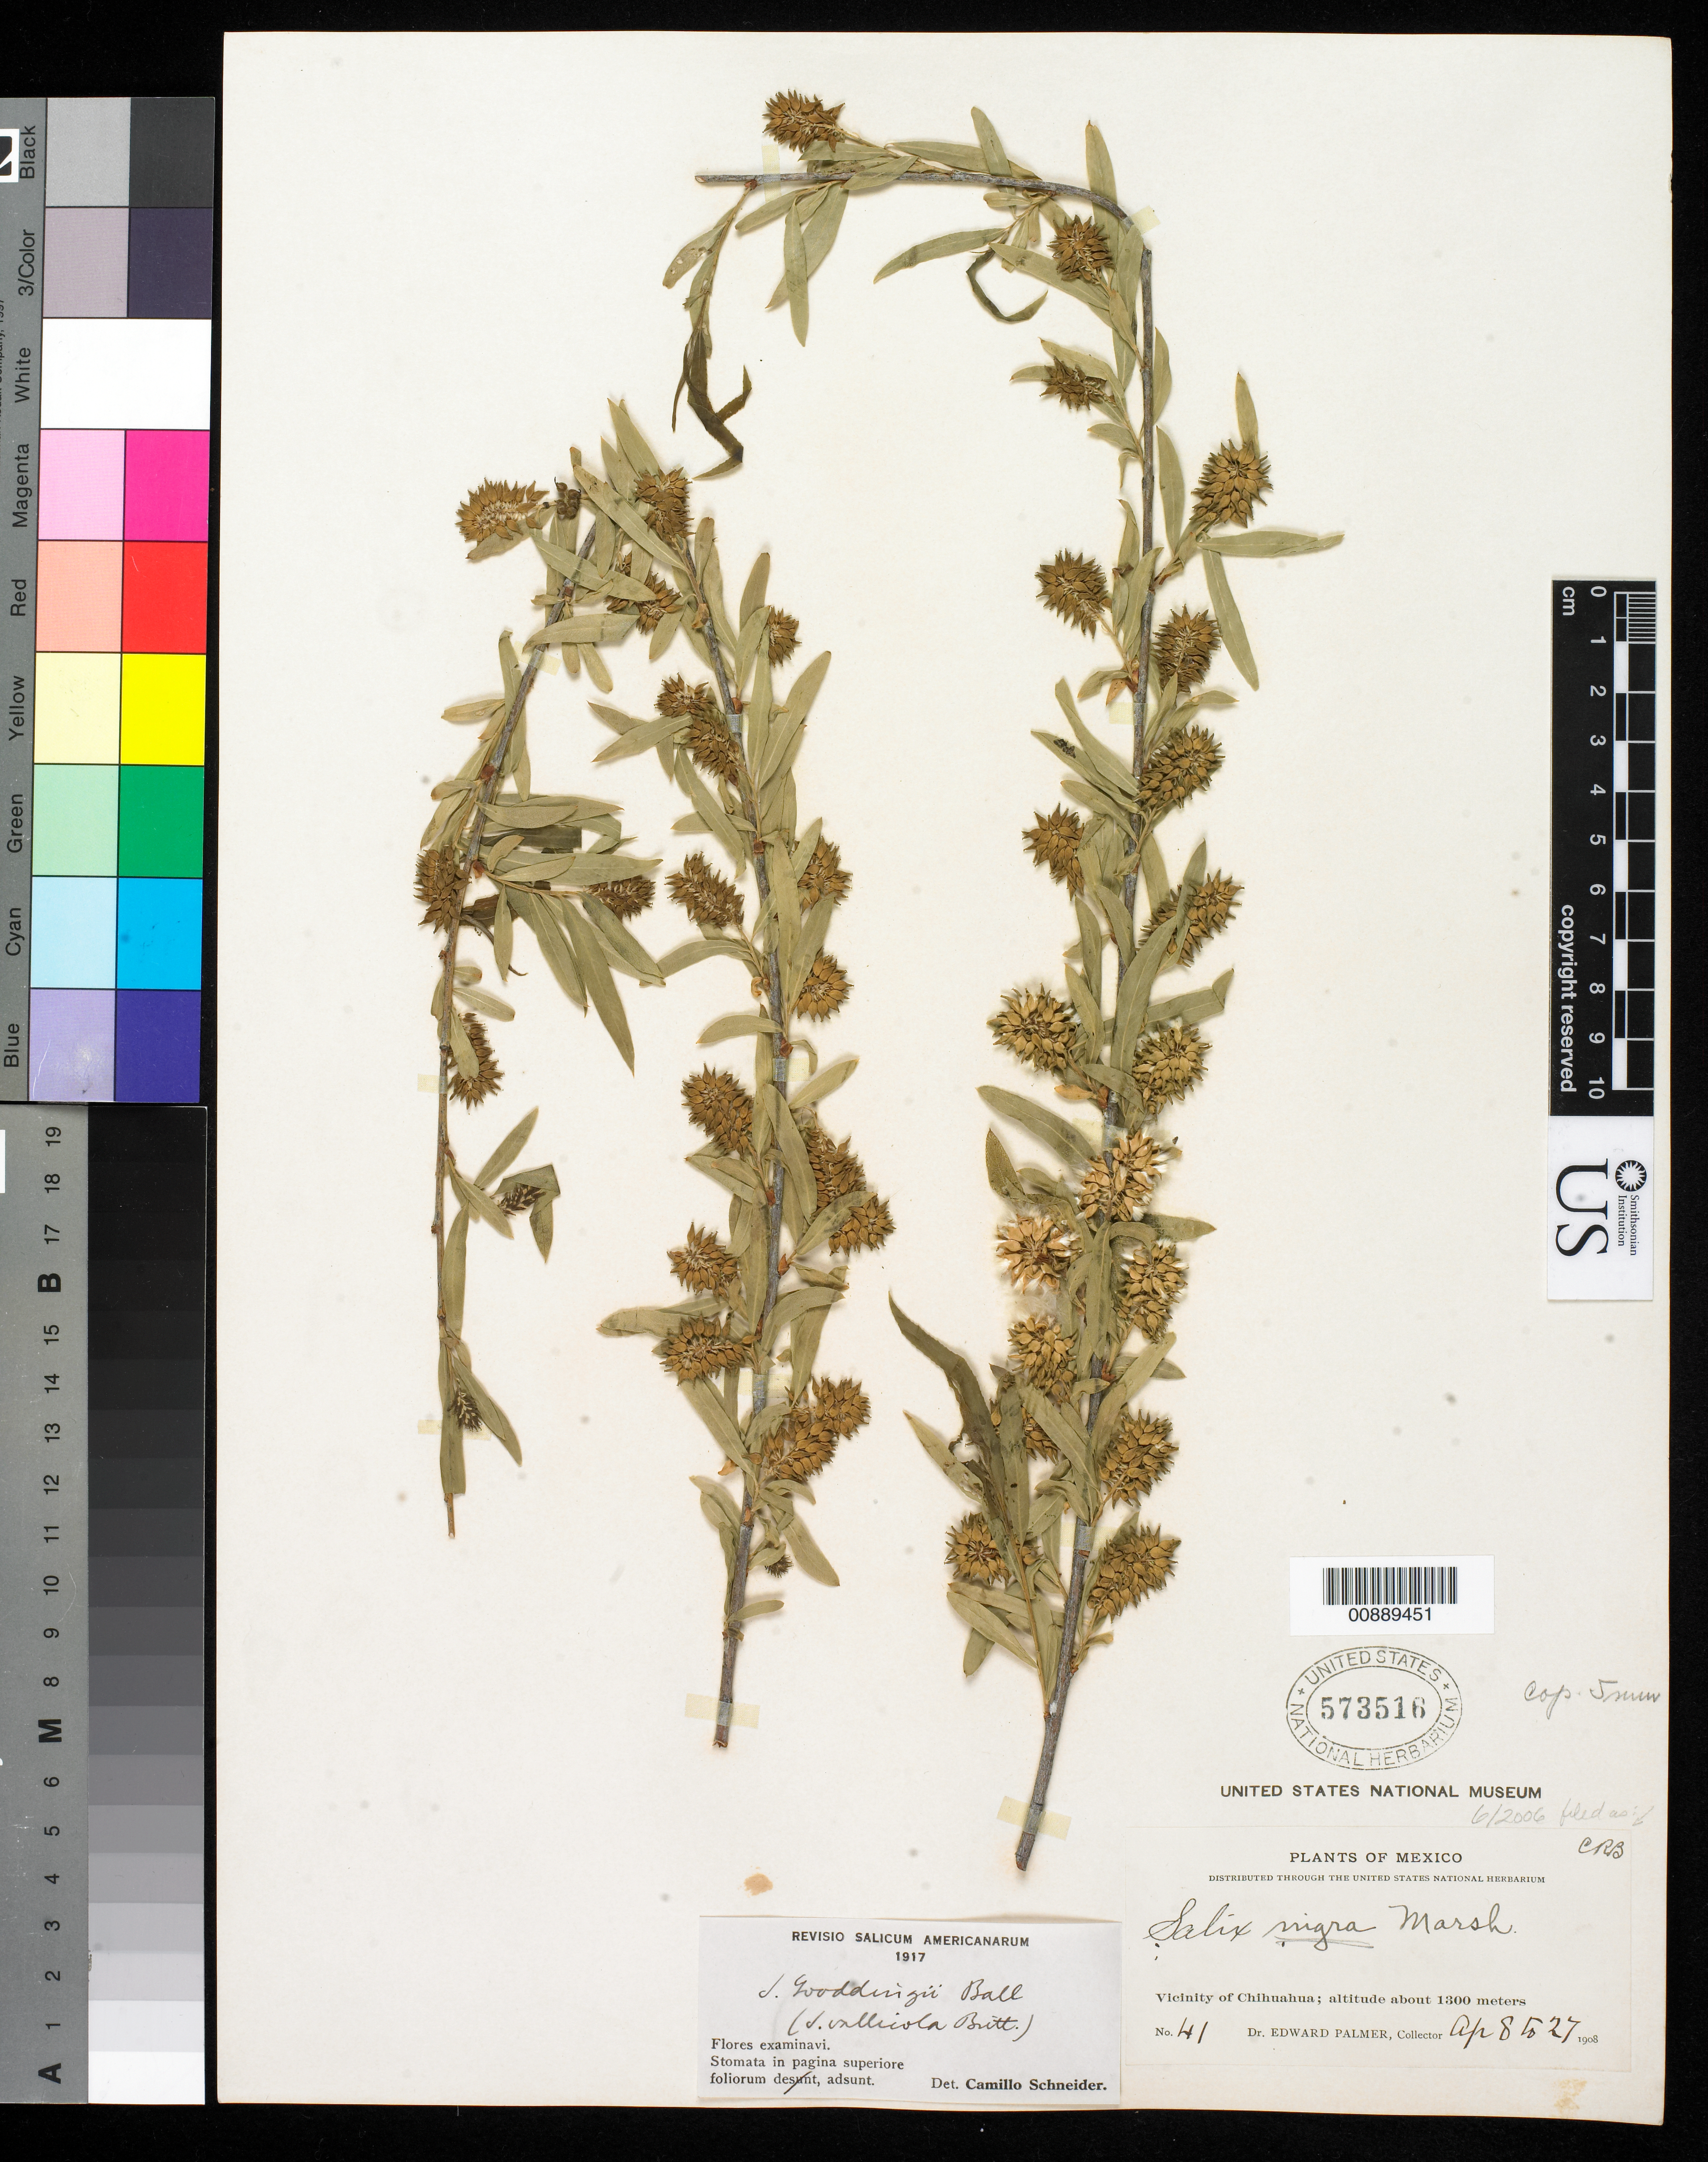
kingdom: Plantae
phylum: Tracheophyta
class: Magnoliopsida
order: Malpighiales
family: Salicaceae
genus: Salix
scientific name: Salix nigra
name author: Marshall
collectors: E. Palmer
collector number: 41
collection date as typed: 08 Apr 1908 to 27 Apr 1908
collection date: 1908-04-08/1908-04-27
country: Mexico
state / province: Chihuahua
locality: Vicinity of Chihuahua.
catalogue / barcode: US 573516